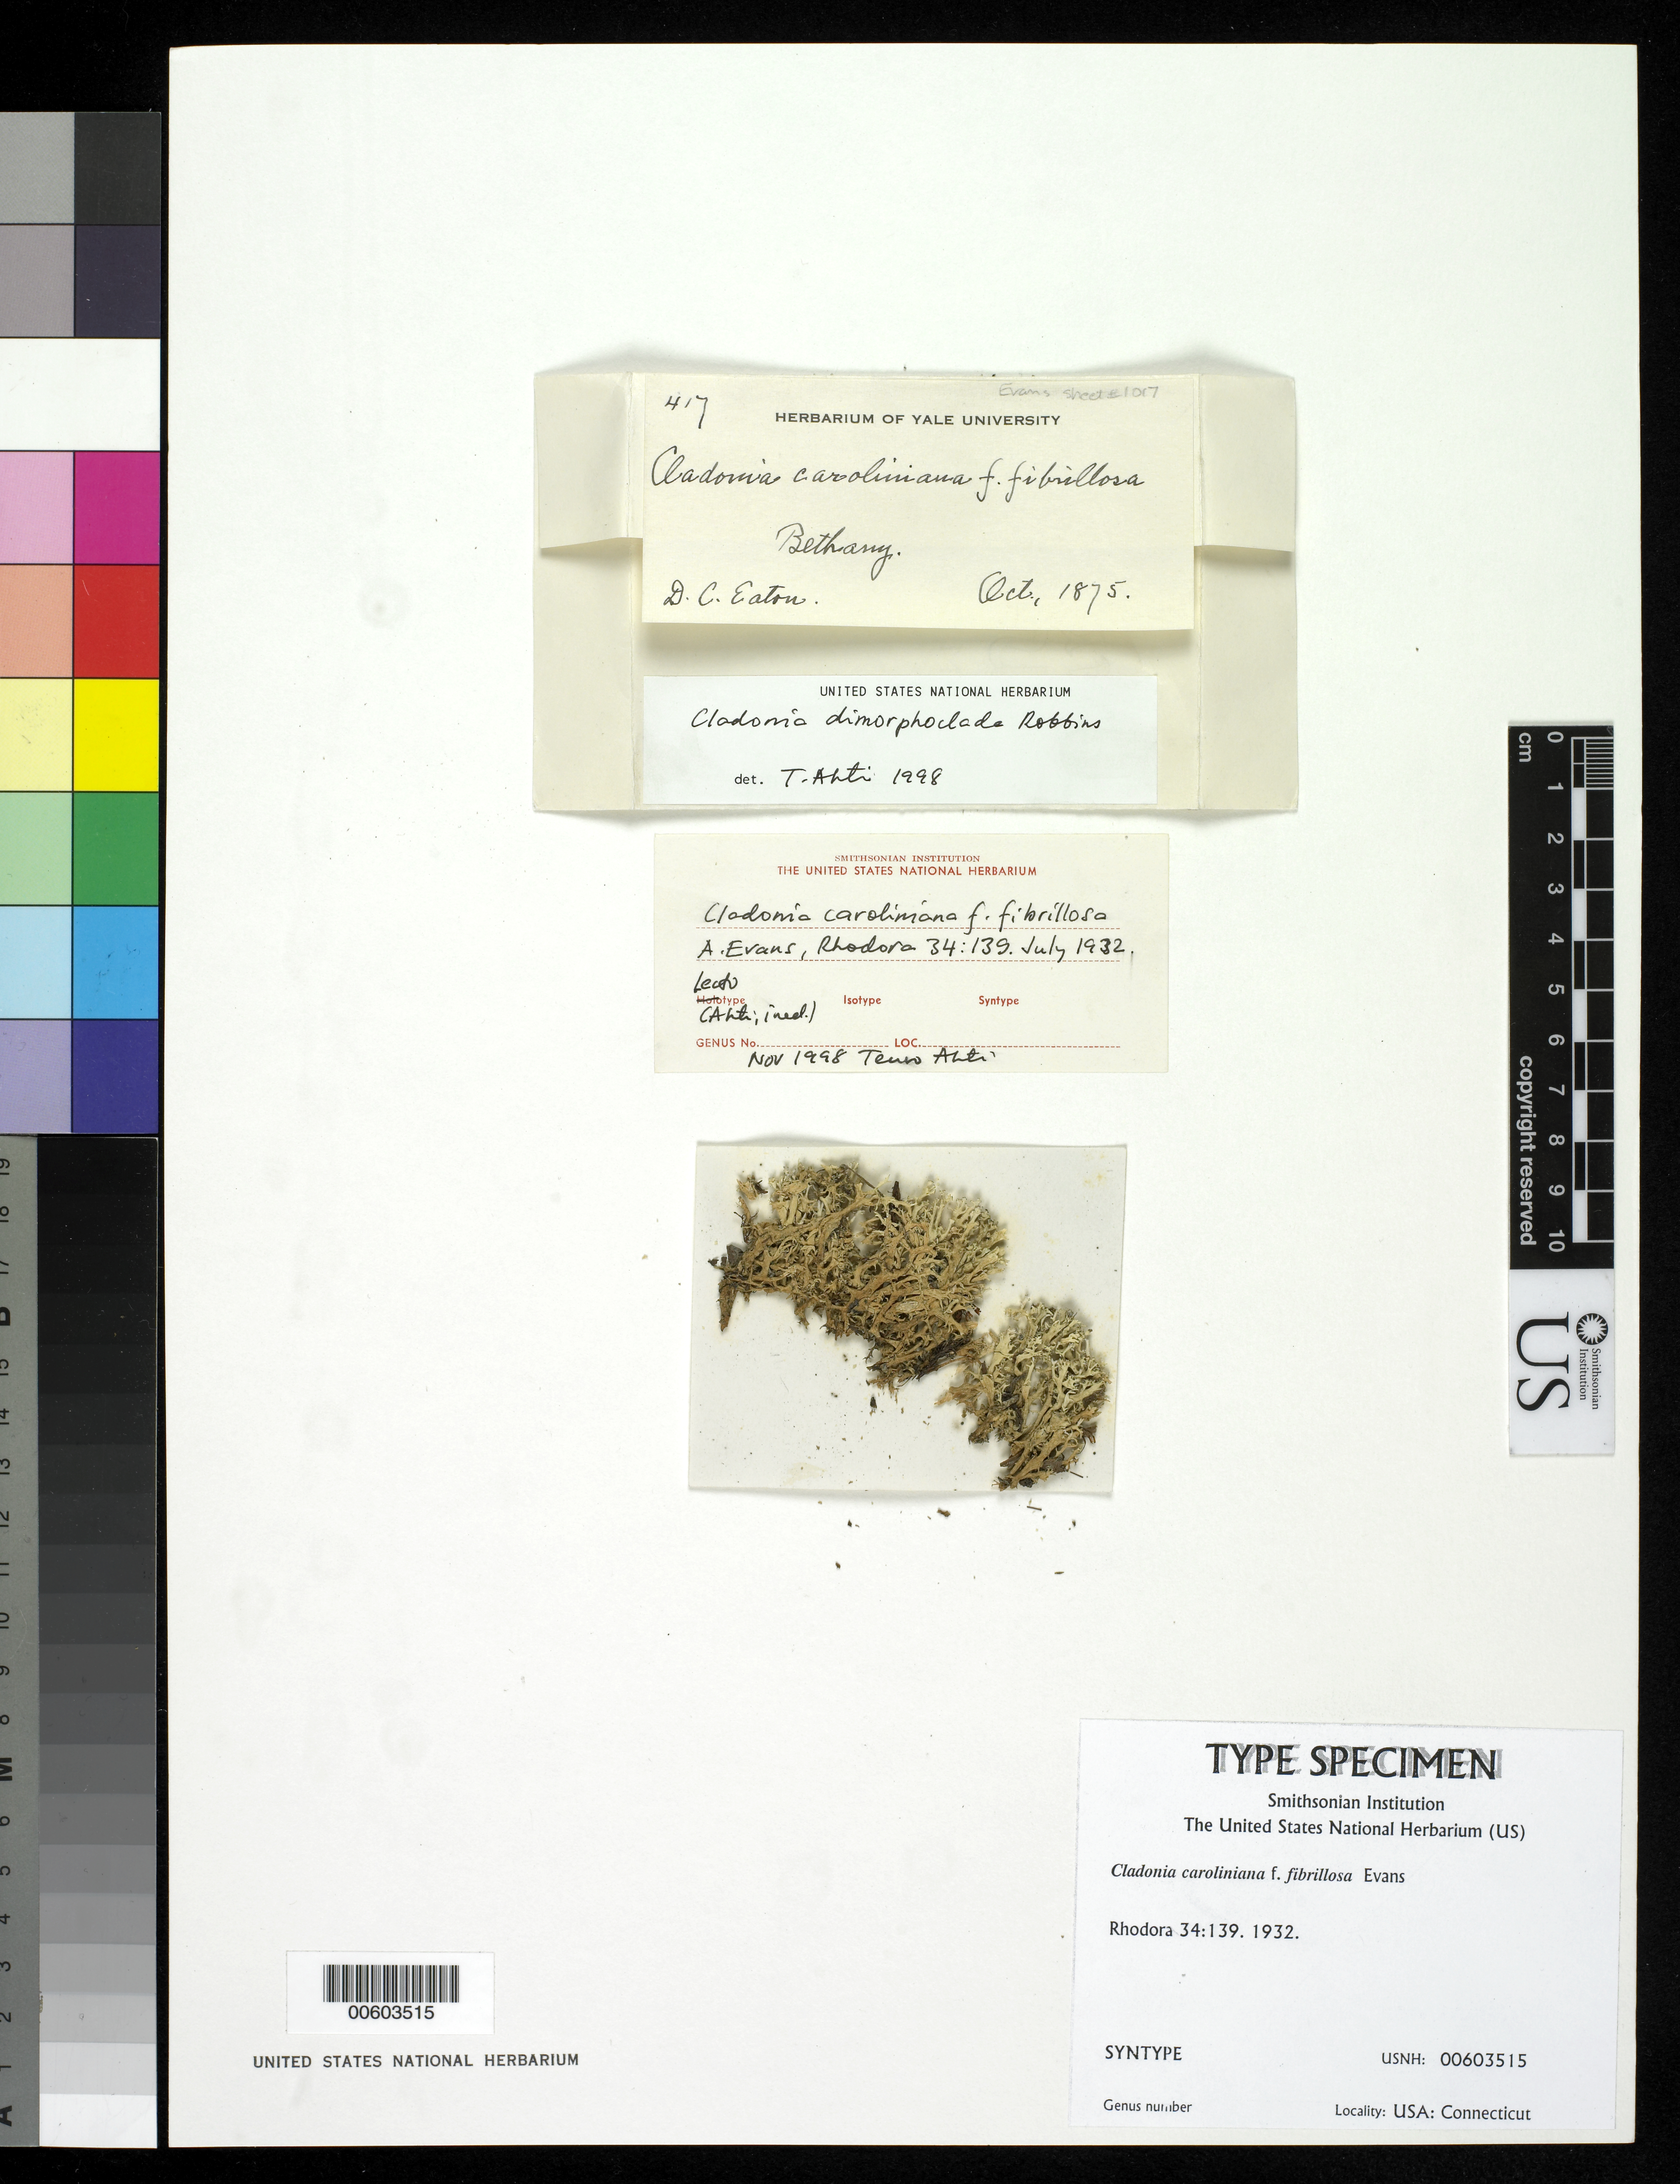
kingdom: Fungi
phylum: Ascomycota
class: Lecanoromycetes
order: Lecanorales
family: Cladoniaceae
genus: Cladonia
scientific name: Cladonia caroliniana f. fibrillosa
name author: A. Evans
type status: Syntype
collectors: D. C. Eaton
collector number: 417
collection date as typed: Oct 1875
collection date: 1875-10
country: United States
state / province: Connecticut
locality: Bethany.